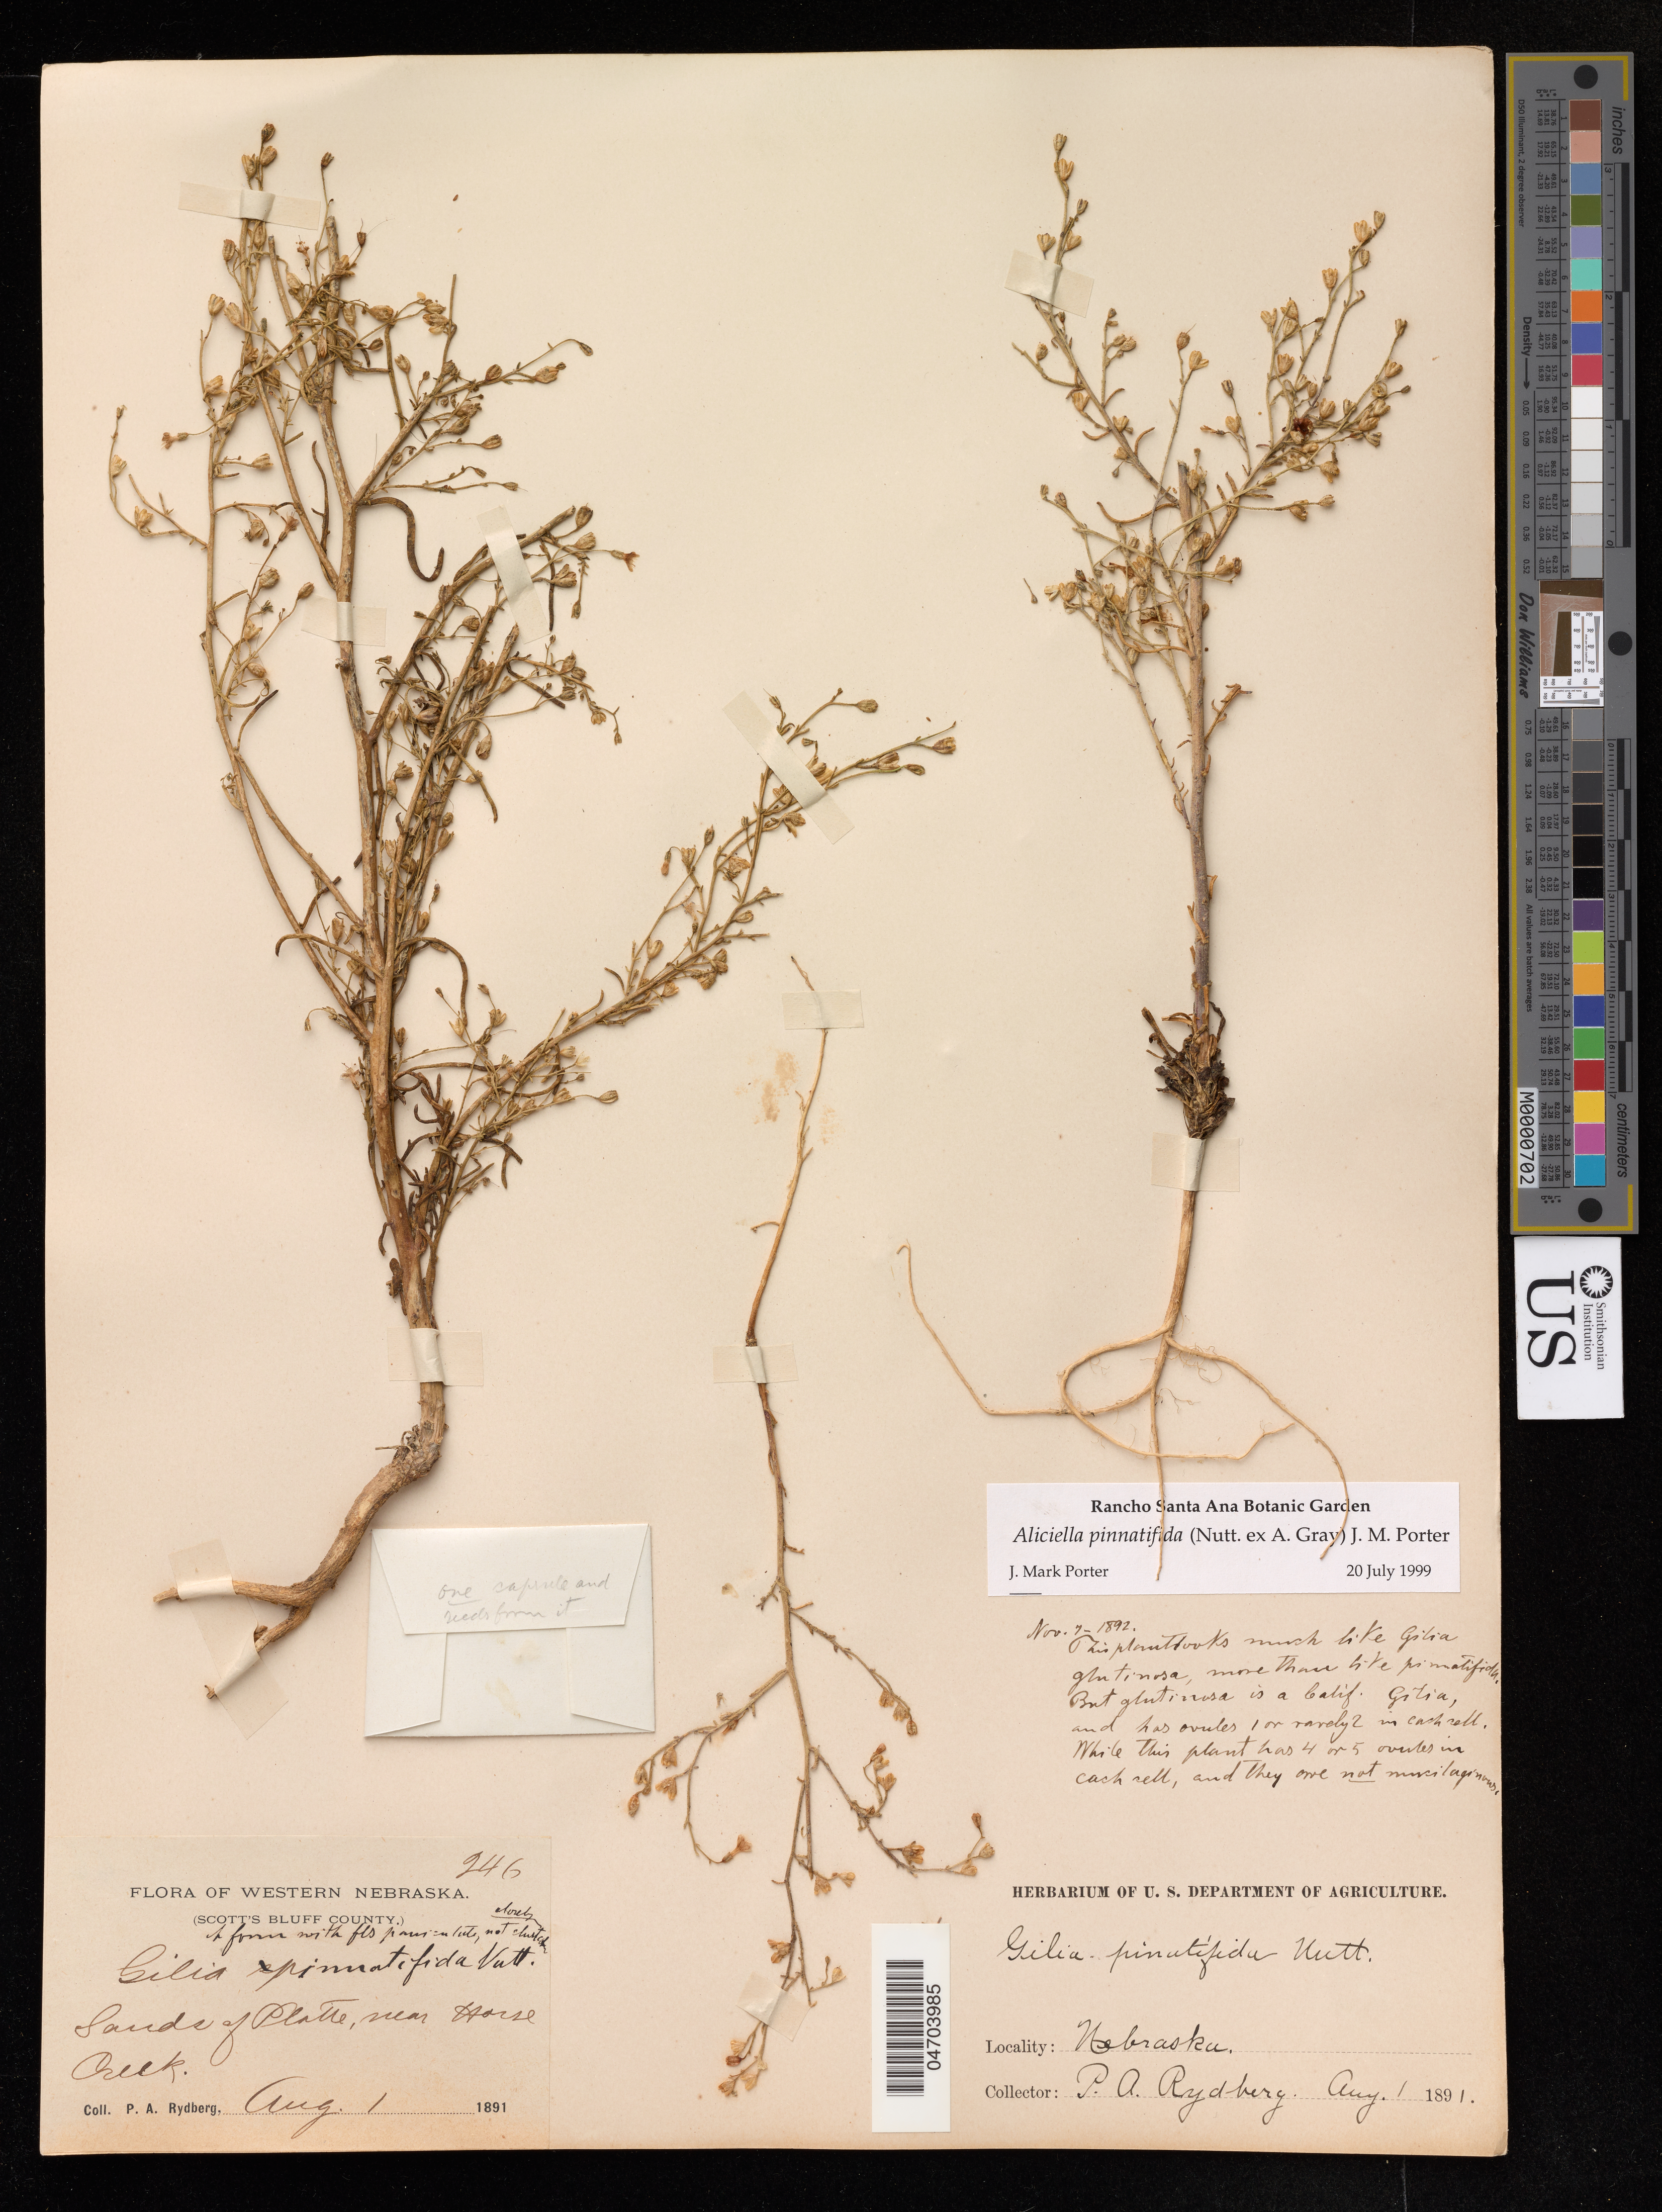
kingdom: Plantae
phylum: Tracheophyta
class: Magnoliopsida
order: Ericales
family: Polemoniaceae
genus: Aliciella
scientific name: Aliciella pinnatifida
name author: (Nutt. ex A. Gray) J.M. Porter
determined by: Porter, J. M.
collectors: P. A. Rydberg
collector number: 246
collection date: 1891-08-01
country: United States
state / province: Nebraska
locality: Western Nebraska, (Scott's Bluff County), Spring near Horst Creek.